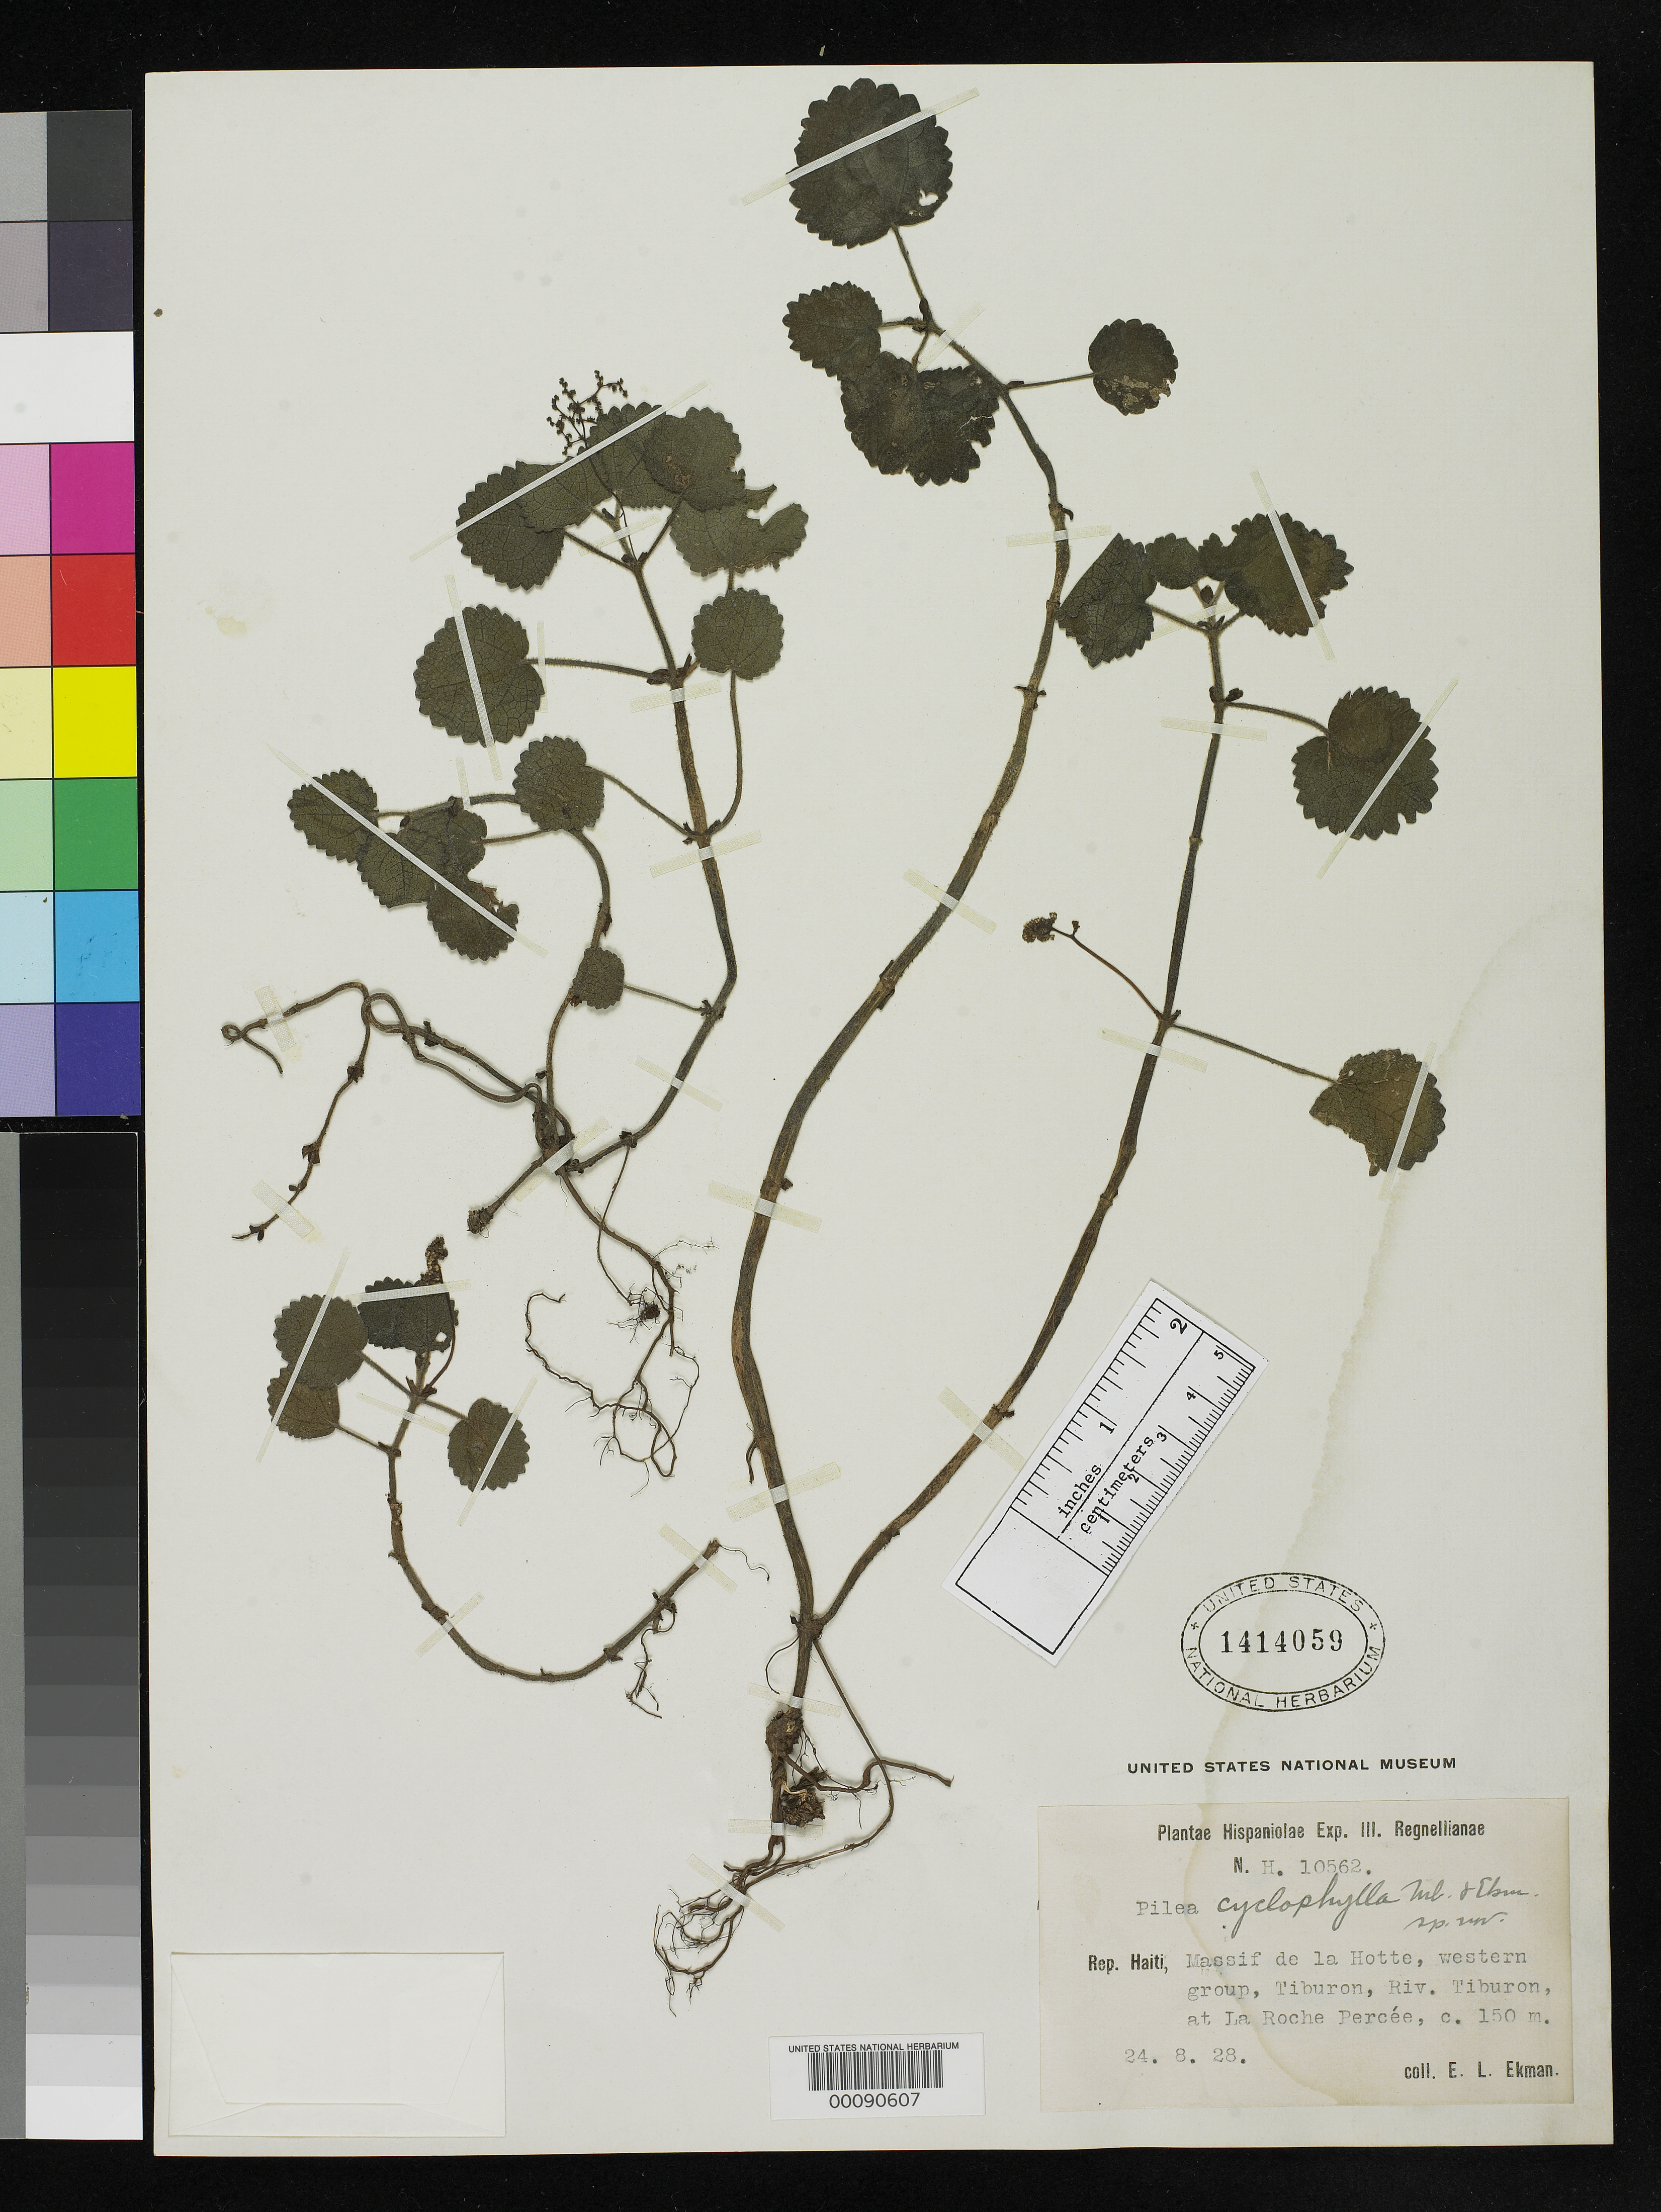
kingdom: Plantae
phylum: Tracheophyta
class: Magnoliopsida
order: Rosales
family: Urticaceae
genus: Pilea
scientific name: Pilea cyclophylla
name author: Urb. & Ekman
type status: Isotype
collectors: E. L. Ekman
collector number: H 10562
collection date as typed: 24 Aug 1928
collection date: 1928-08-24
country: Haiti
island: Hispaniola Island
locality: Massif de La Hotte, Tiburon.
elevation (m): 150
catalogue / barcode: US 1414059